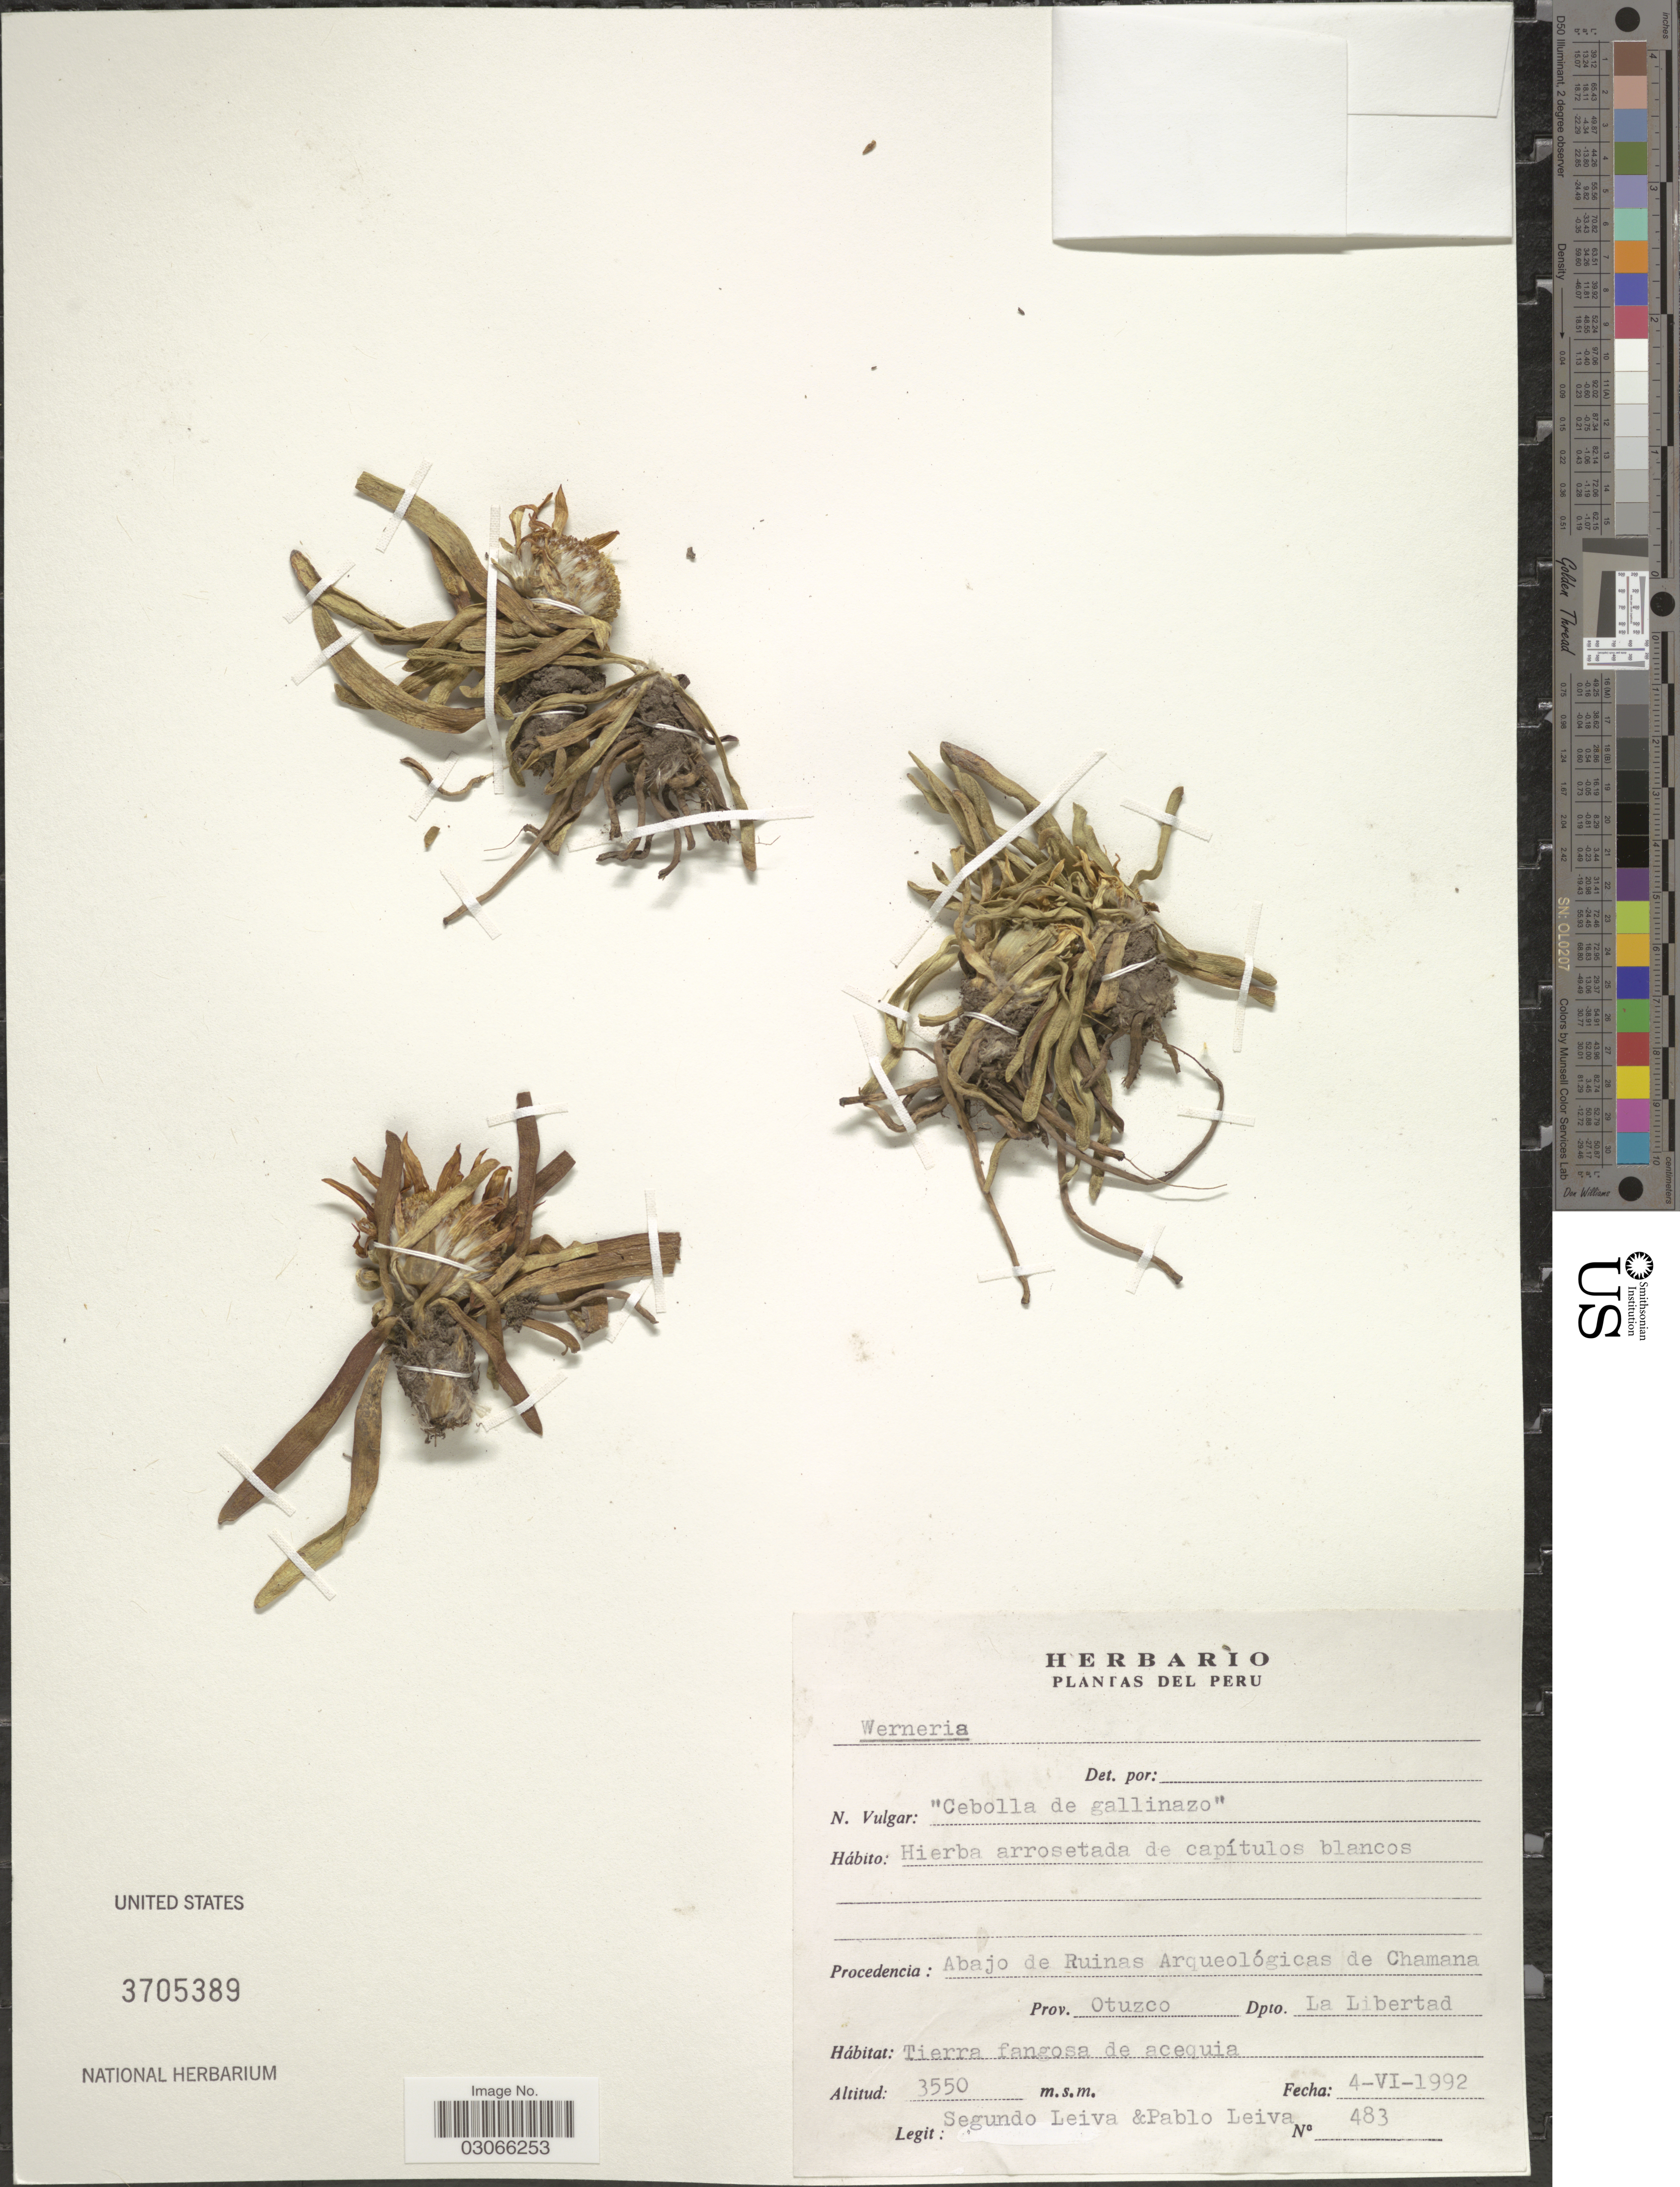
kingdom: Plantae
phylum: Tracheophyta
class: Magnoliopsida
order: Asterales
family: Asteraceae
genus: Werneria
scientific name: Werneria nubigena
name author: Kunth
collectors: S. Leiva & P. Leiva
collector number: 483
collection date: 1992-06-04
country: Peru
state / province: La Libertad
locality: Abajo de Ruinas Arqueológicas de Chamana. Prov. Otuzco Dpto. La Libertad.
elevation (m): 3550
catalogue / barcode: US 3705389